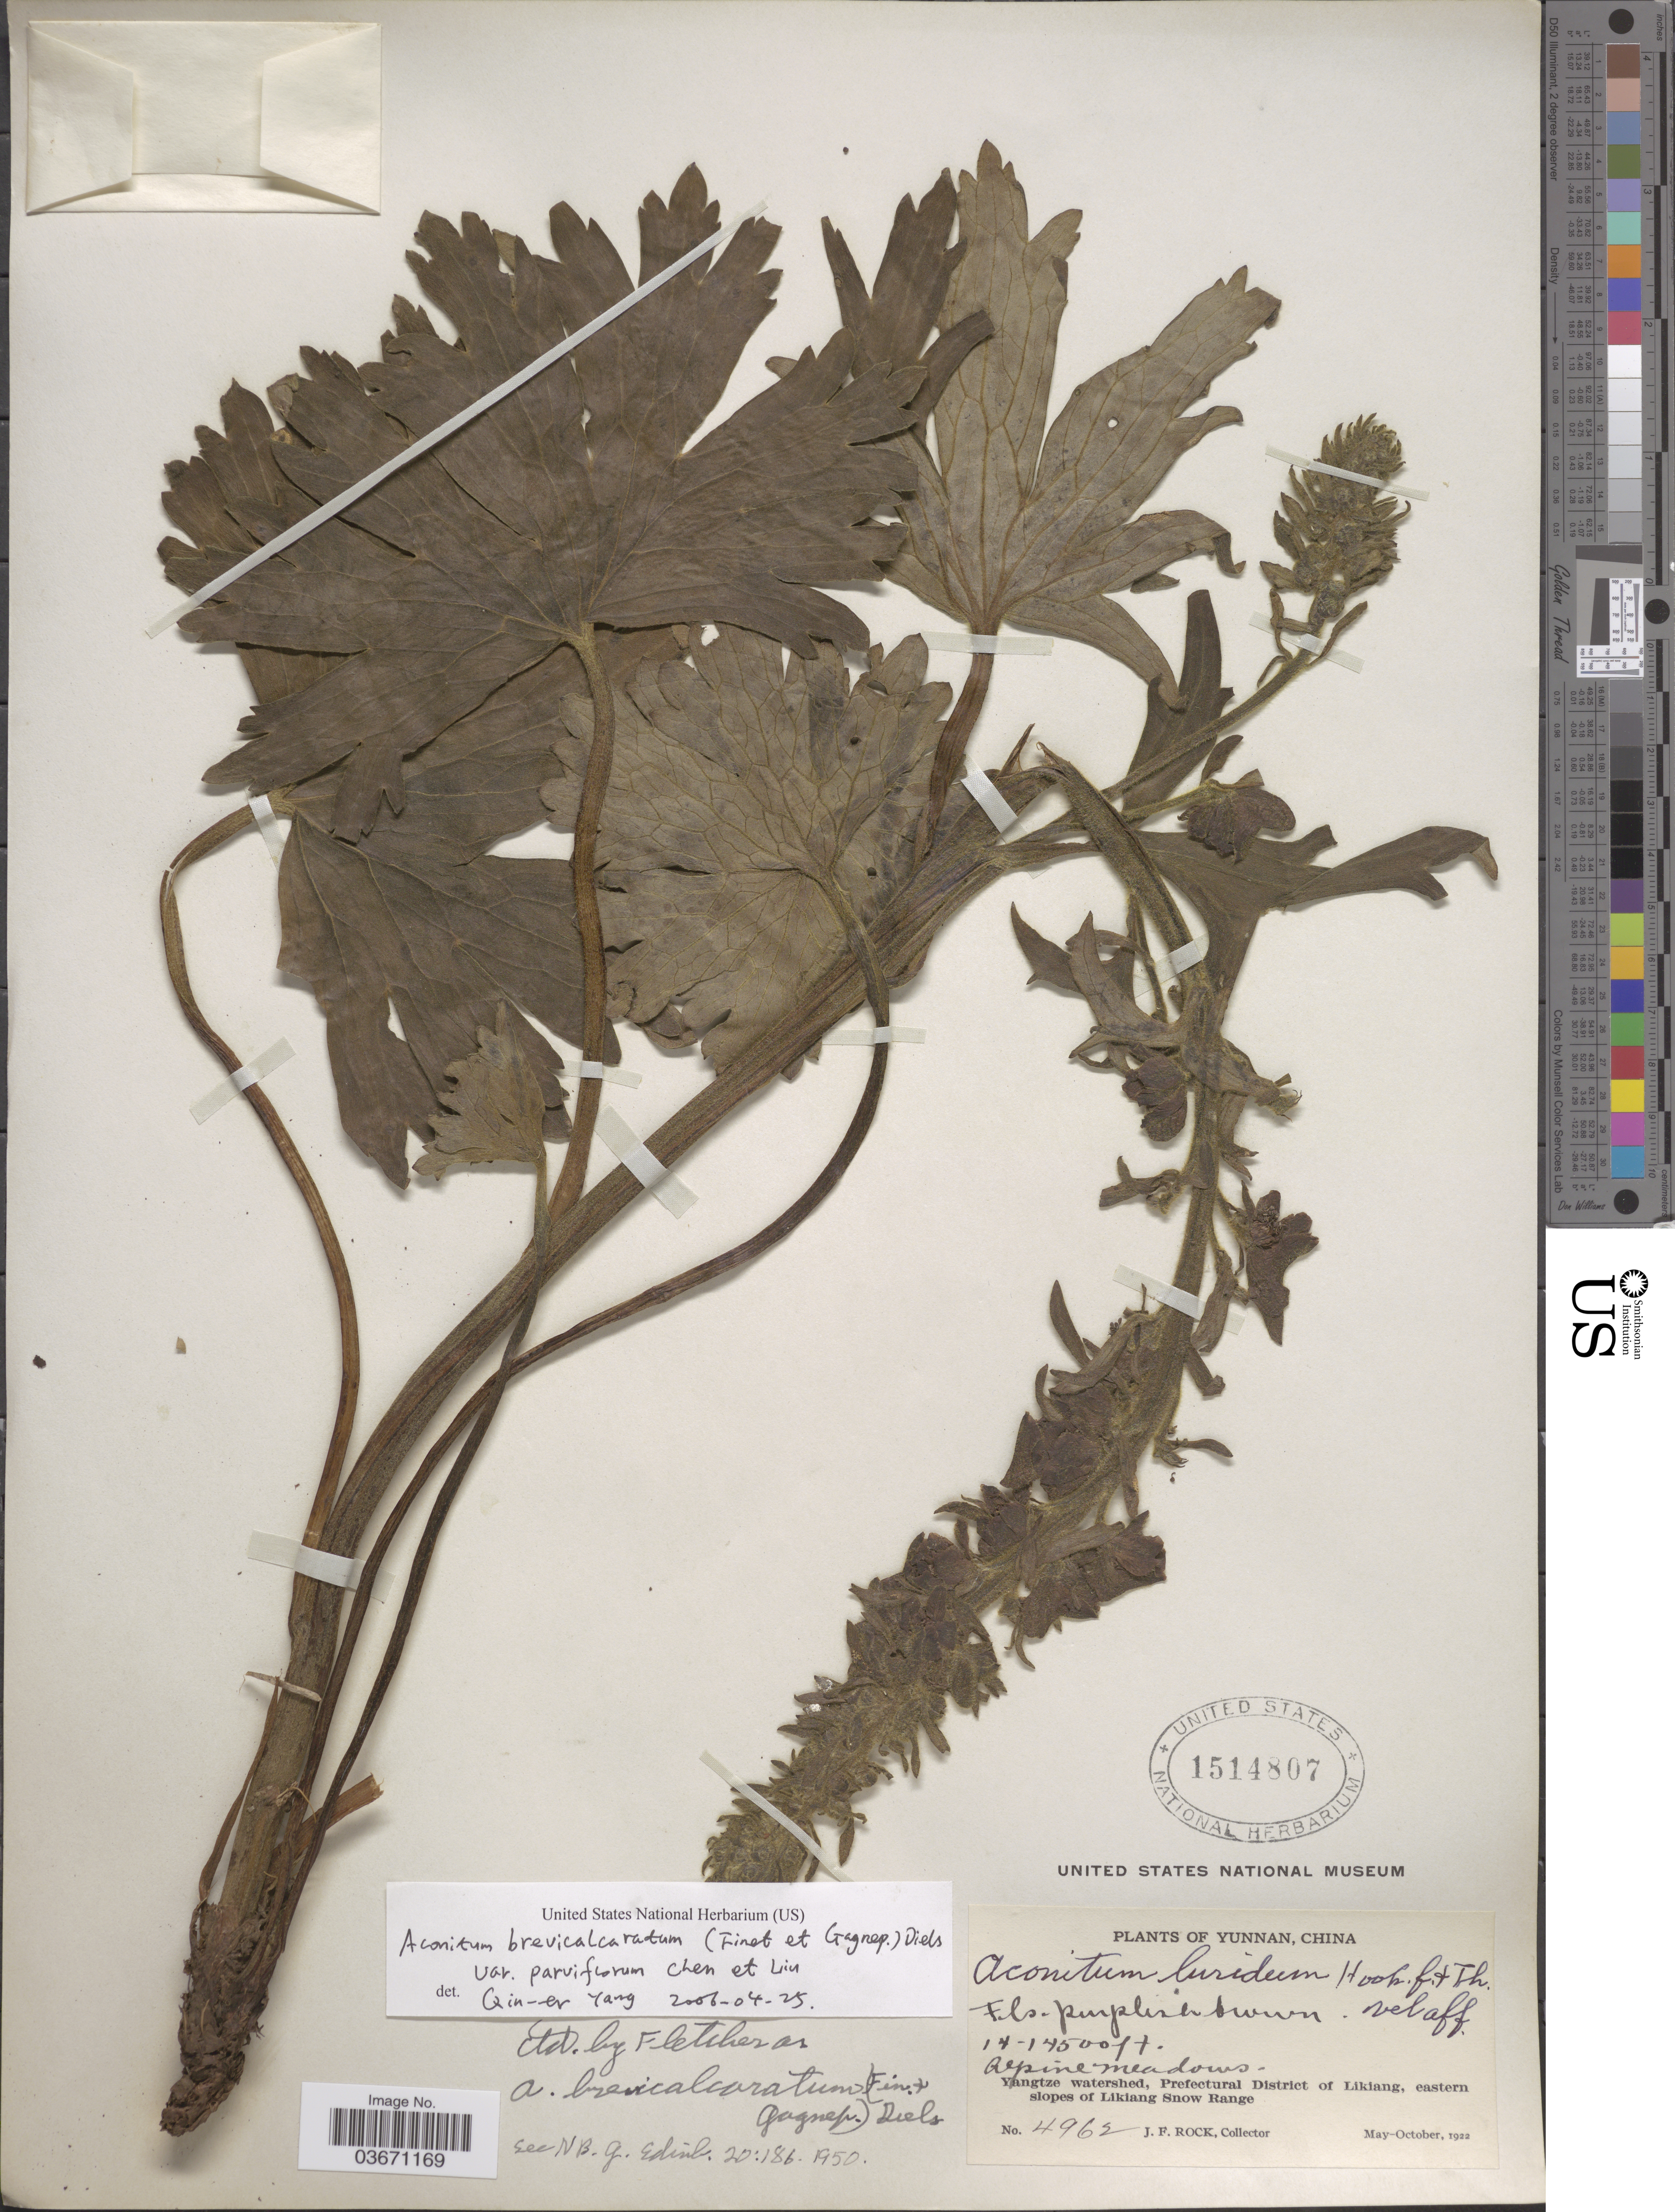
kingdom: Plantae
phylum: Tracheophyta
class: Magnoliopsida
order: Ranunculales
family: Ranunculaceae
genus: Aconitum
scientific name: Aconitum brevicalcaratum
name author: (Finet & Gagnep.) Diels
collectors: J. Rock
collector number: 4962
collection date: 1922-05/1922-10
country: China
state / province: Yunnan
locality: Yangtze watershed, Prefectural District of Likiang, eastern slopes of Likiang Snow Range.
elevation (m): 4267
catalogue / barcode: US 1514807